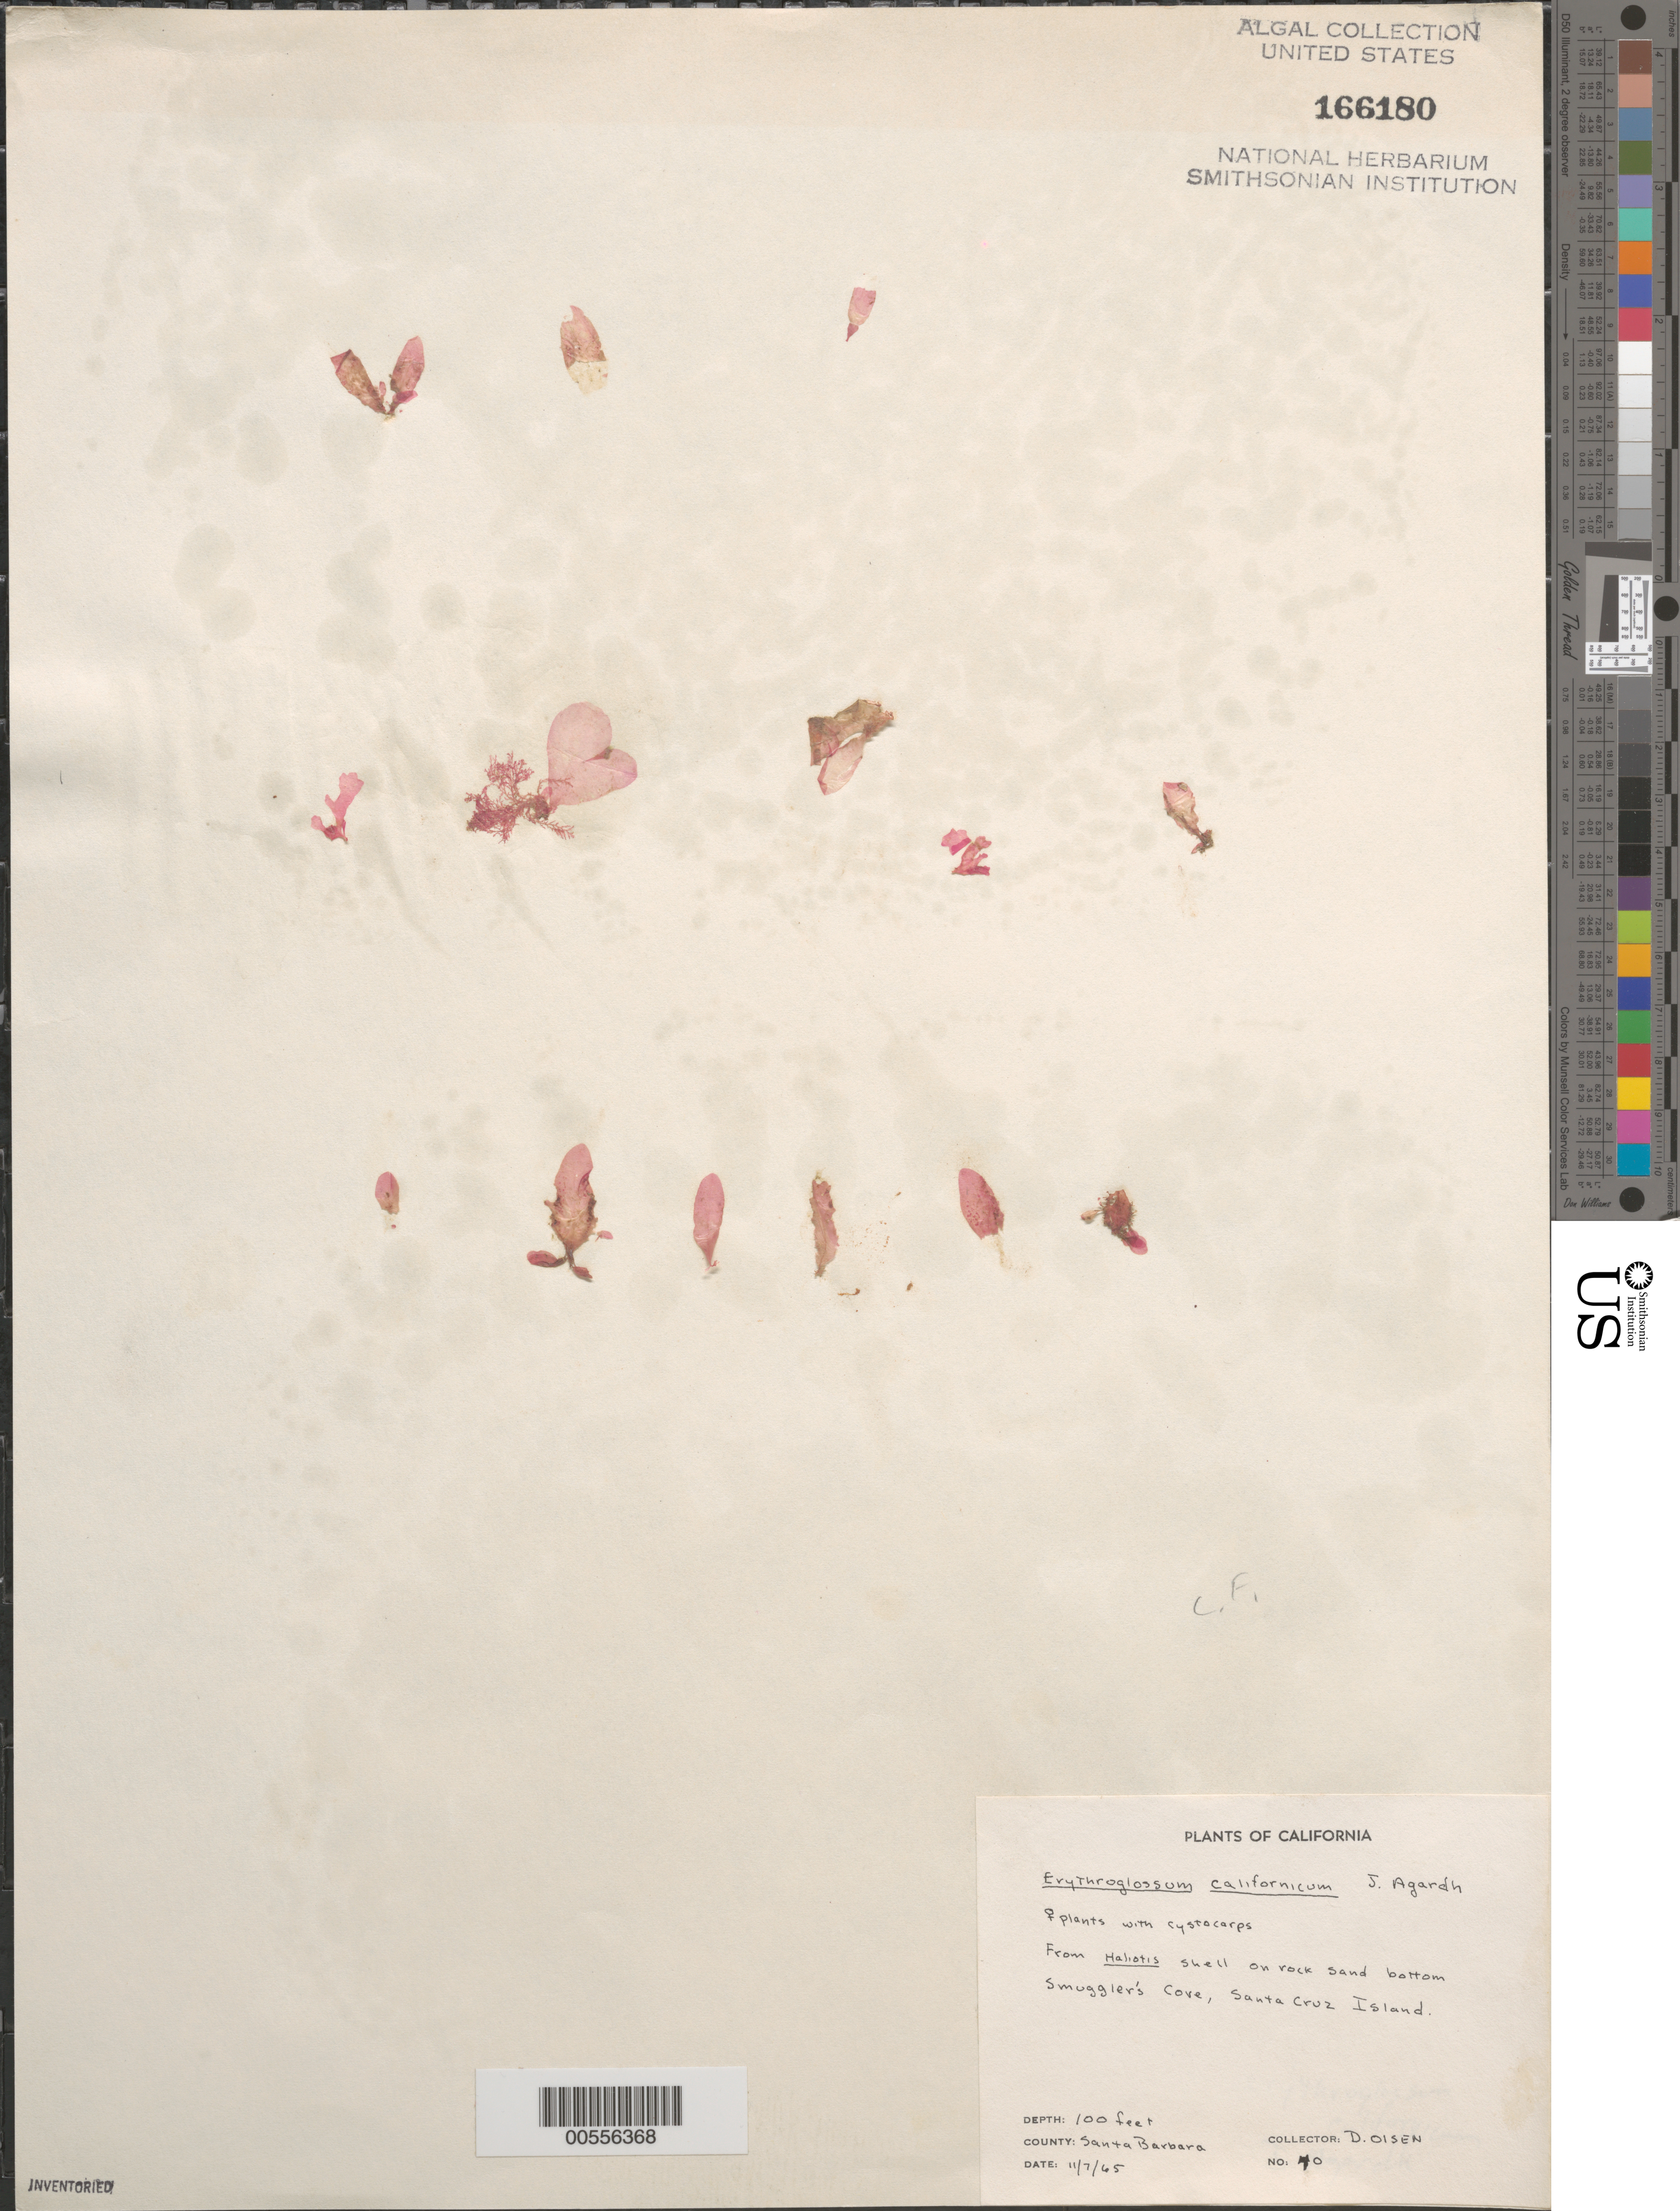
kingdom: Plantae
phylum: Rhodophyta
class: Florideophyceae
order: Ceramiales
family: Delesseriaceae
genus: Erythroglossum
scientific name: Erythroglossum californicum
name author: (J. Agardh) J. Agardh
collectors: D. Olsen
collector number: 40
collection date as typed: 07 Nov 1965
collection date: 1965-11-07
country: United States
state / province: California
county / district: Santa Barbara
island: Santa Cruz Island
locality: Smuggler's Cove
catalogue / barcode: US 166180